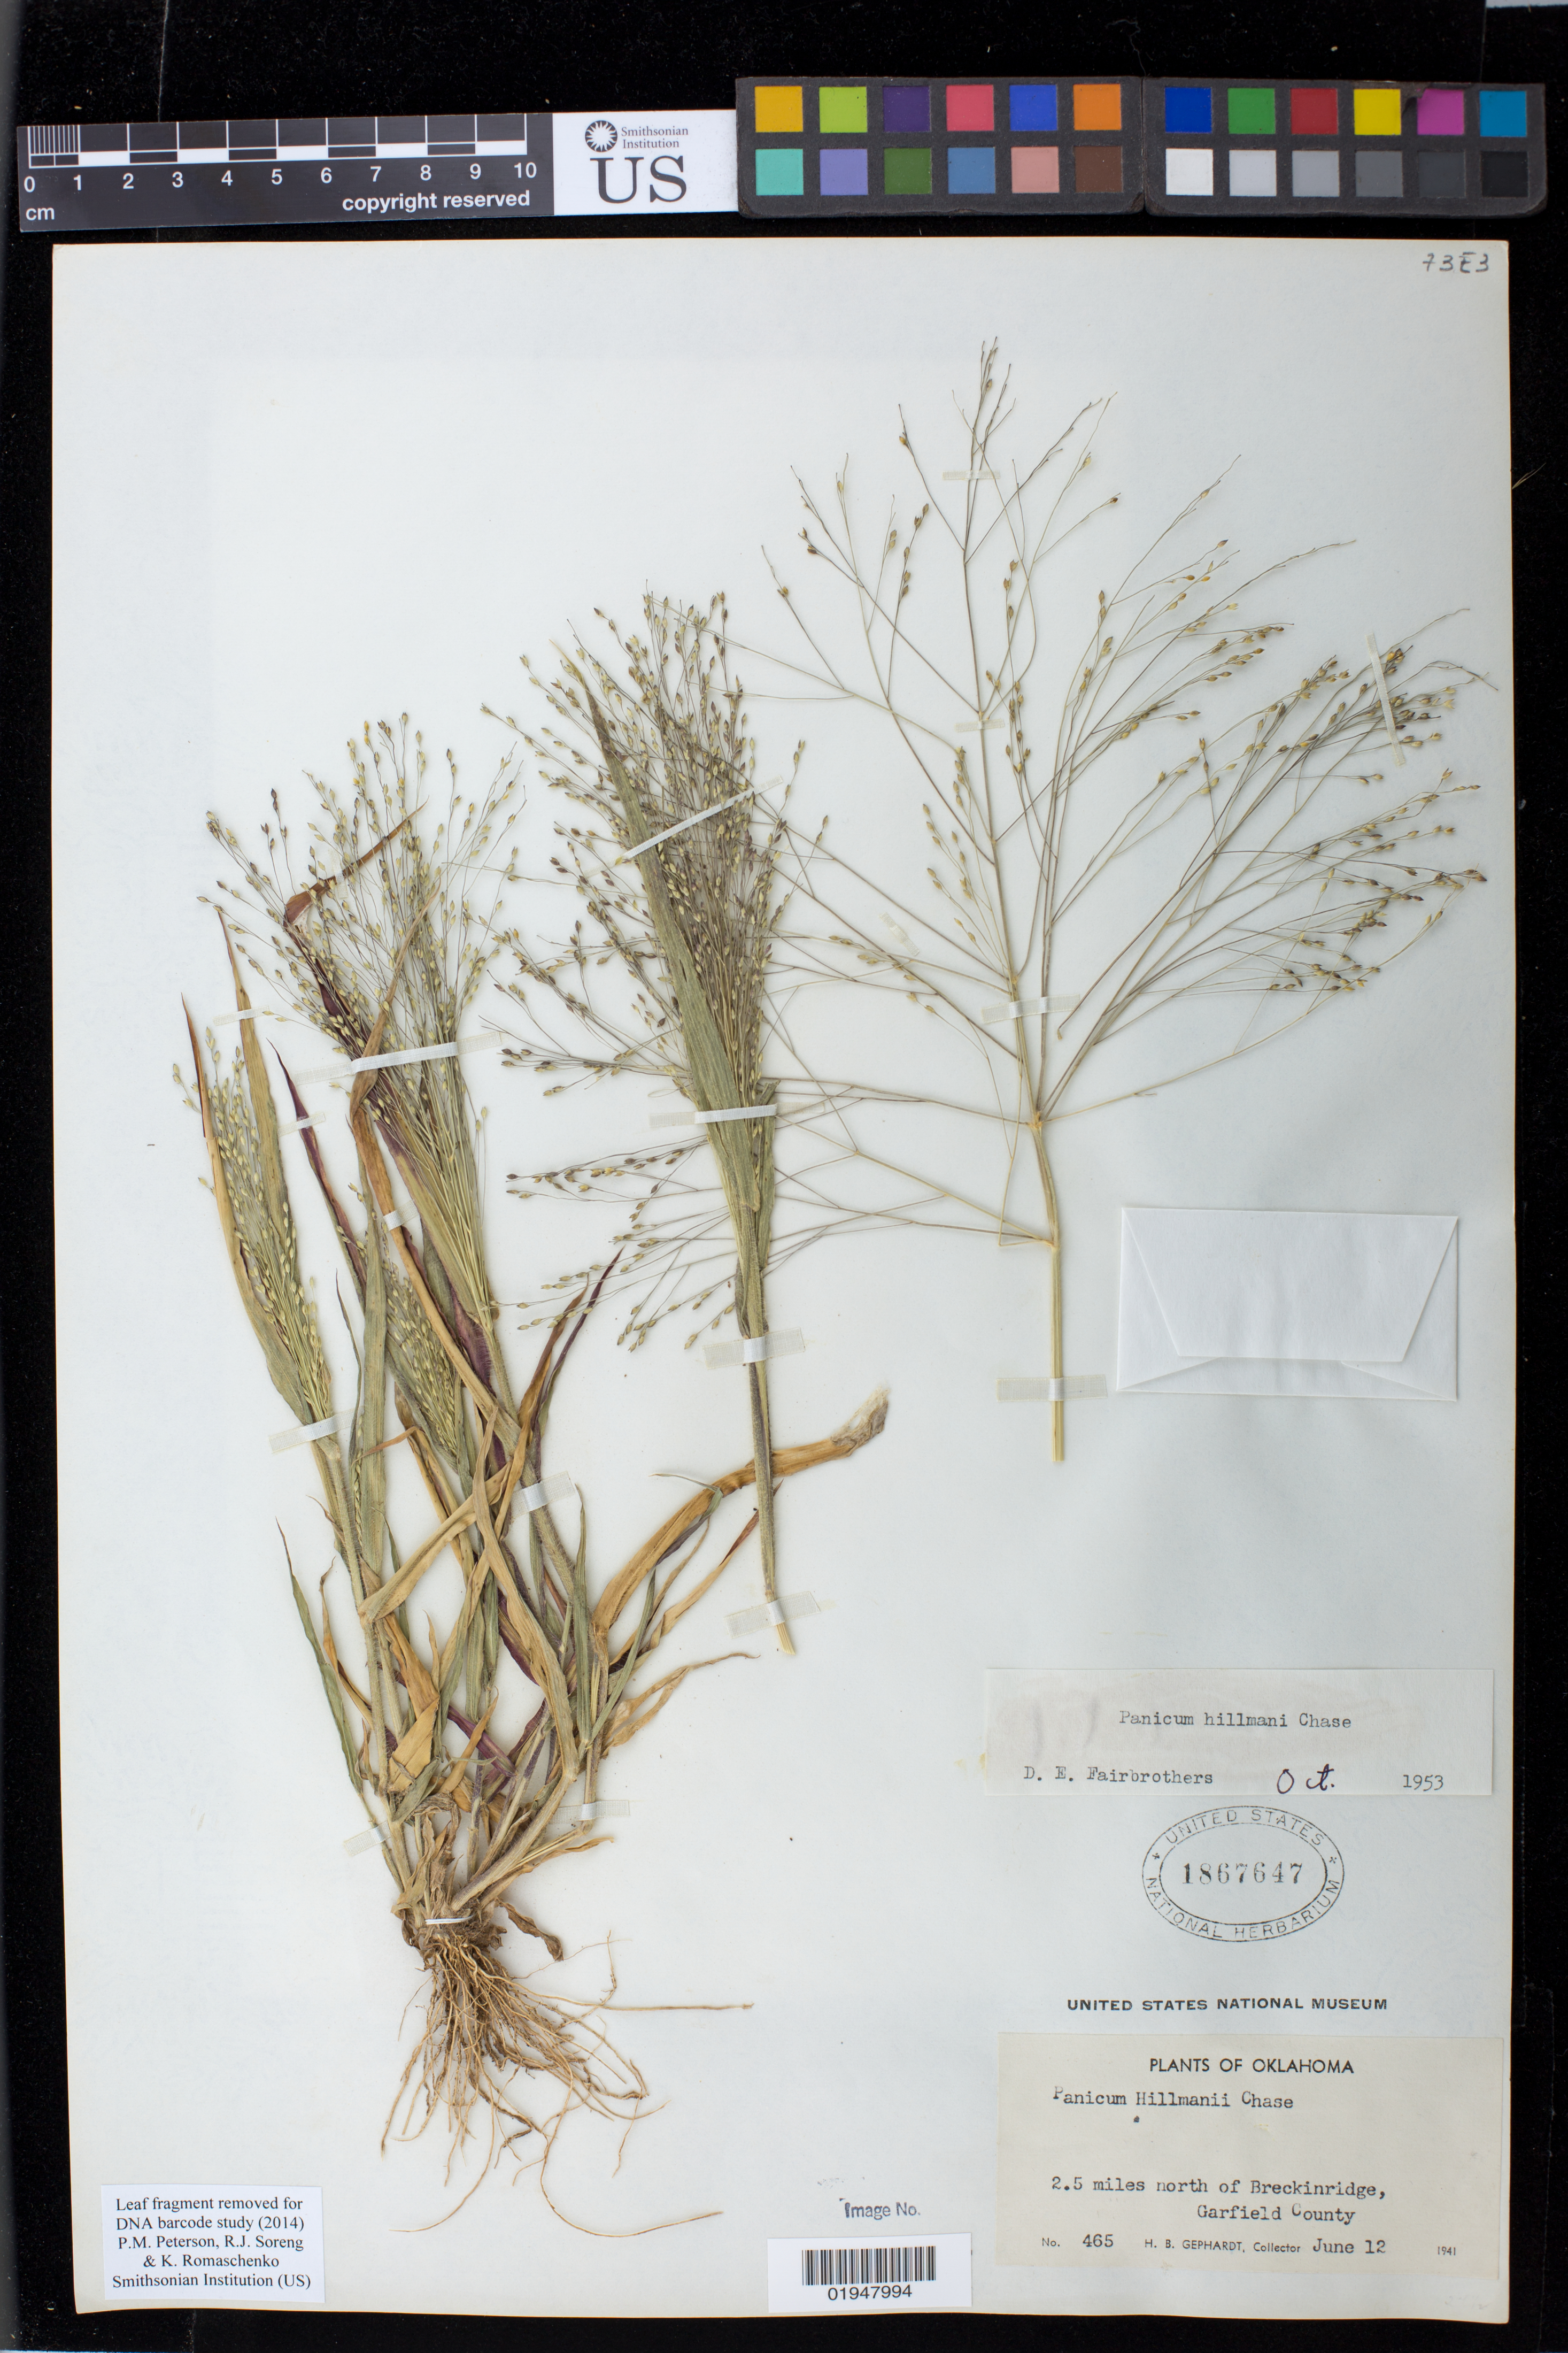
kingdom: Plantae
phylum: Tracheophyta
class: Liliopsida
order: Poales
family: Poaceae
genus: Panicum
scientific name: Panicum hillmanii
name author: Chase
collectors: H. Gephardt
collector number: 465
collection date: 1941-06-12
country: United States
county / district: Garfield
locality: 2.5 miles north of Breckinridge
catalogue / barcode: US 1867647